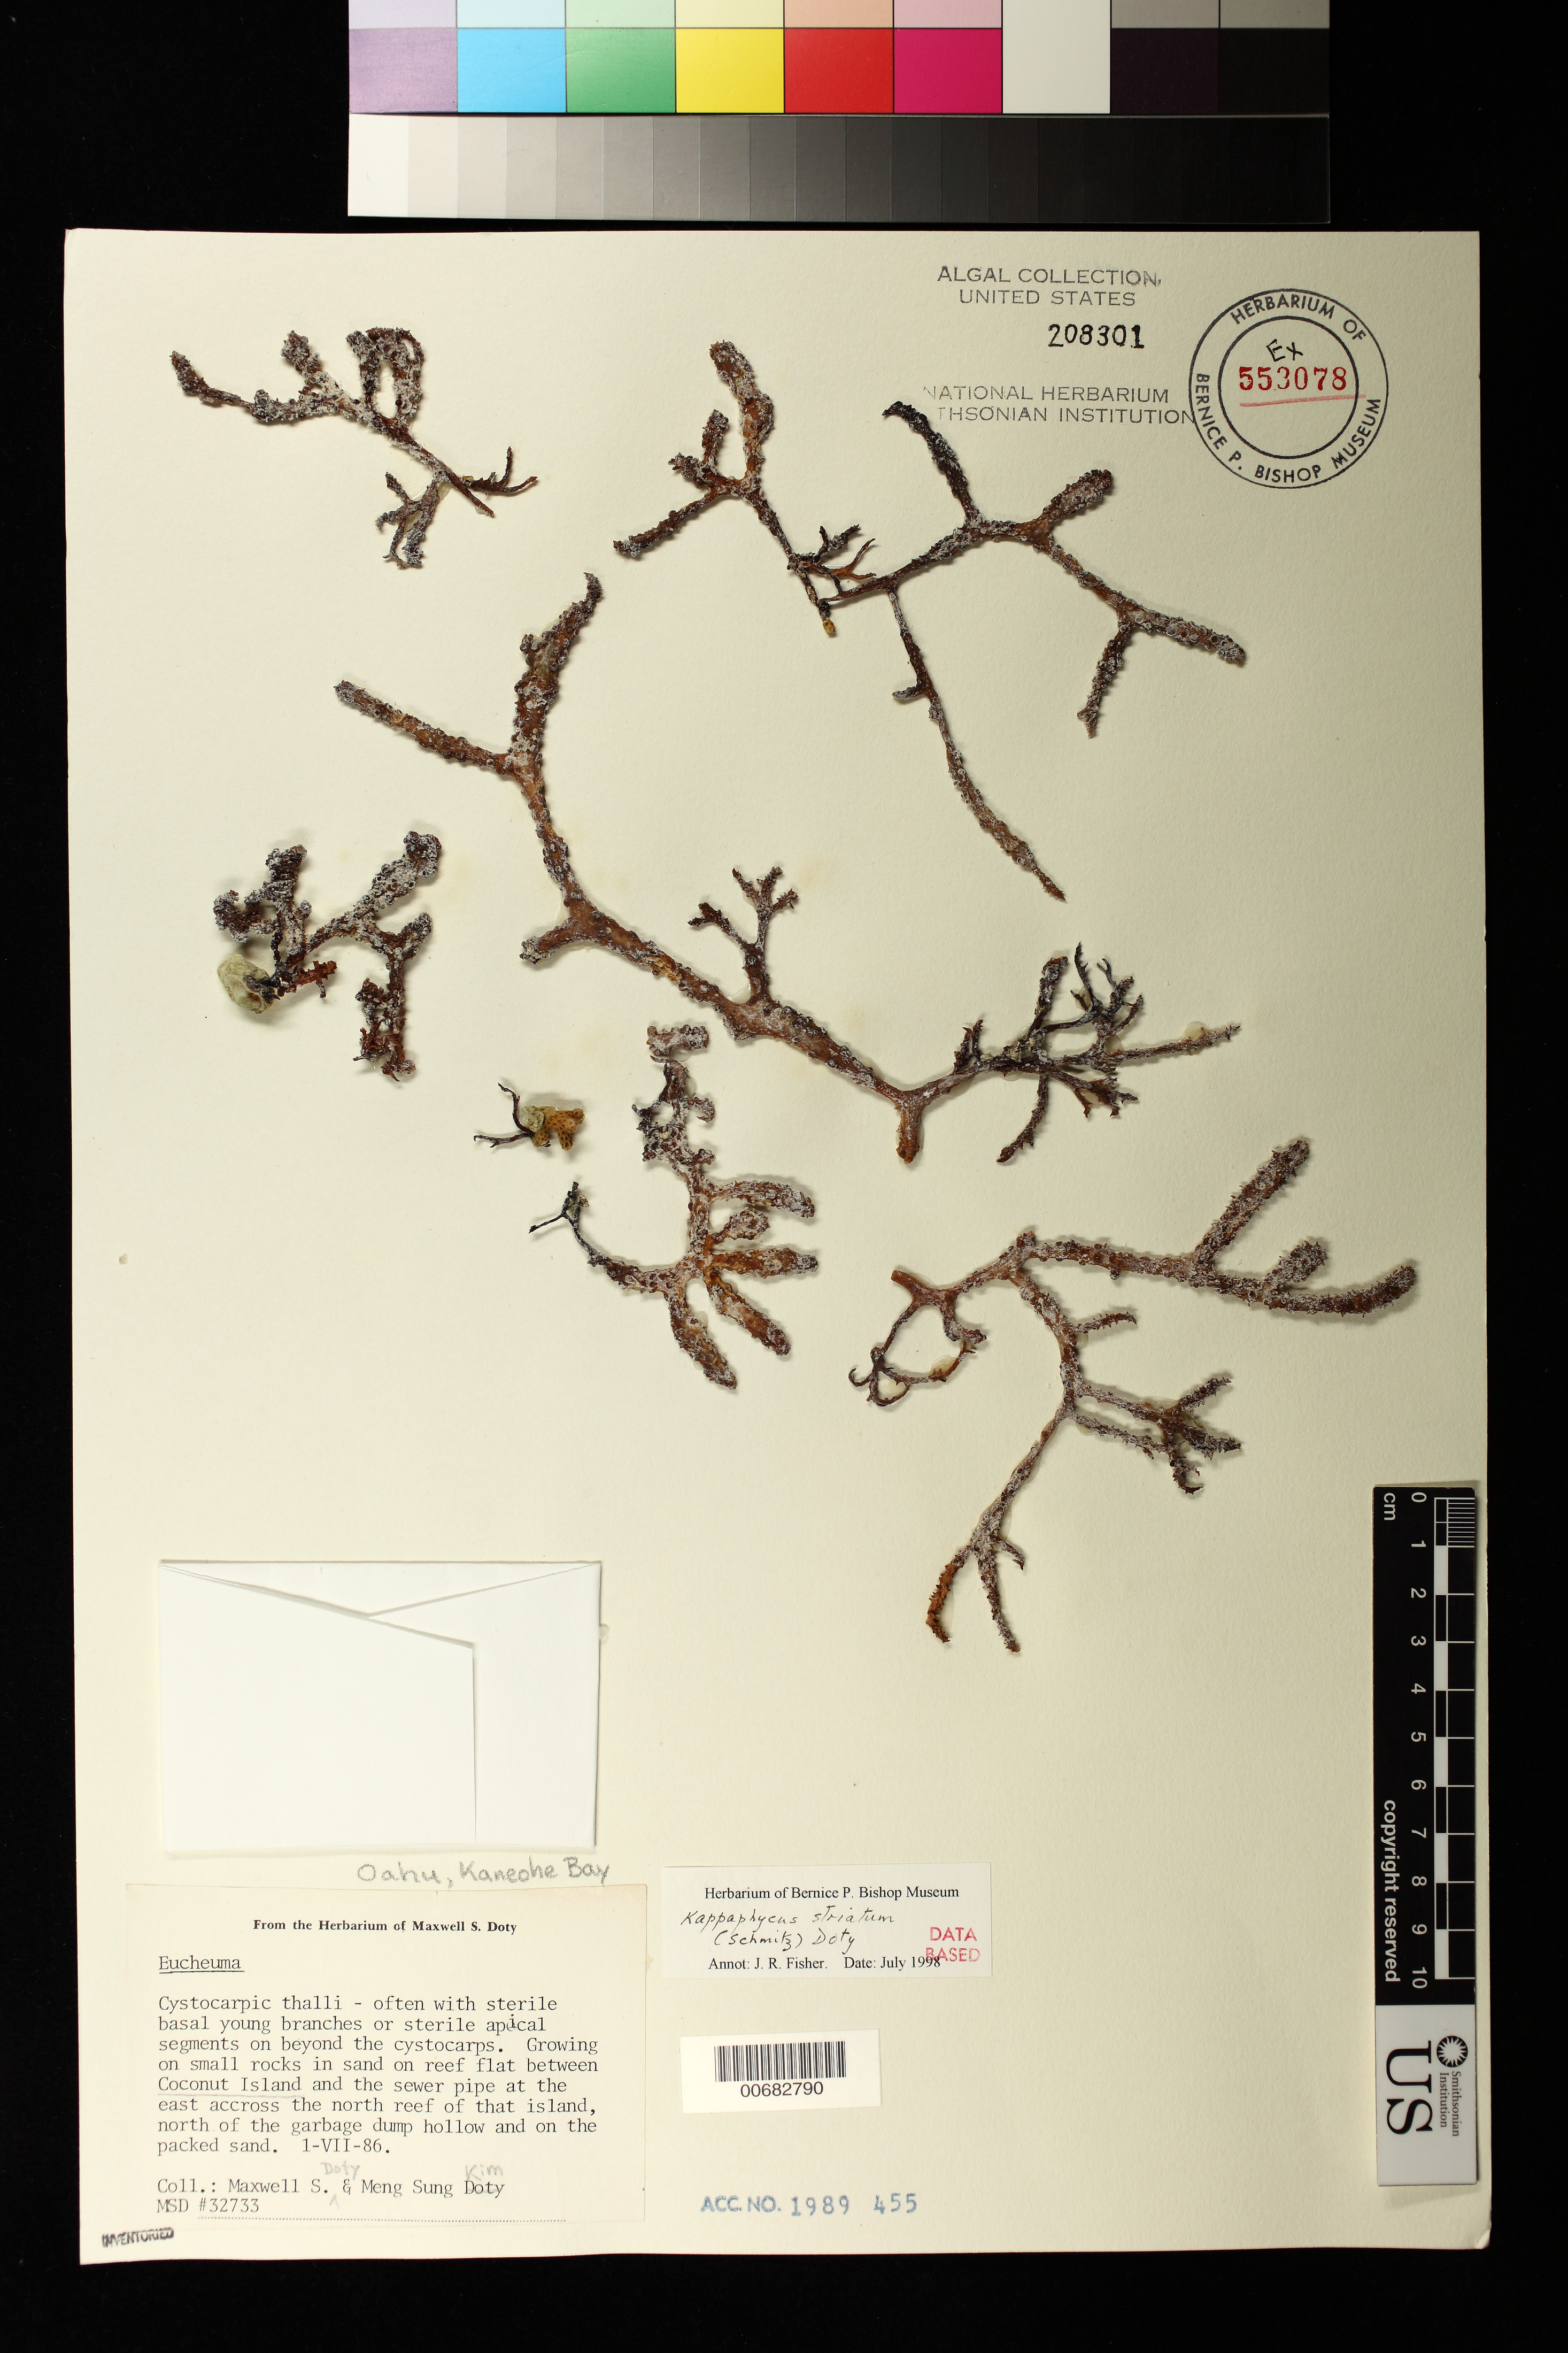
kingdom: Plantae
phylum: Rhodophyta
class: Florideophyceae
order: Gigartinales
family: Solieriaceae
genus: Kappaphycus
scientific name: Kappaphycus striatum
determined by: Fisher, Jack R.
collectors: M. S. Doty & M. S. Kim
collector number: MSD 32733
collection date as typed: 01 Jul 1986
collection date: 1986-07-01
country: United States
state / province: Hawaii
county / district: Honolulu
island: Oahu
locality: Coconut Island, Kaneohe Bay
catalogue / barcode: US 208301